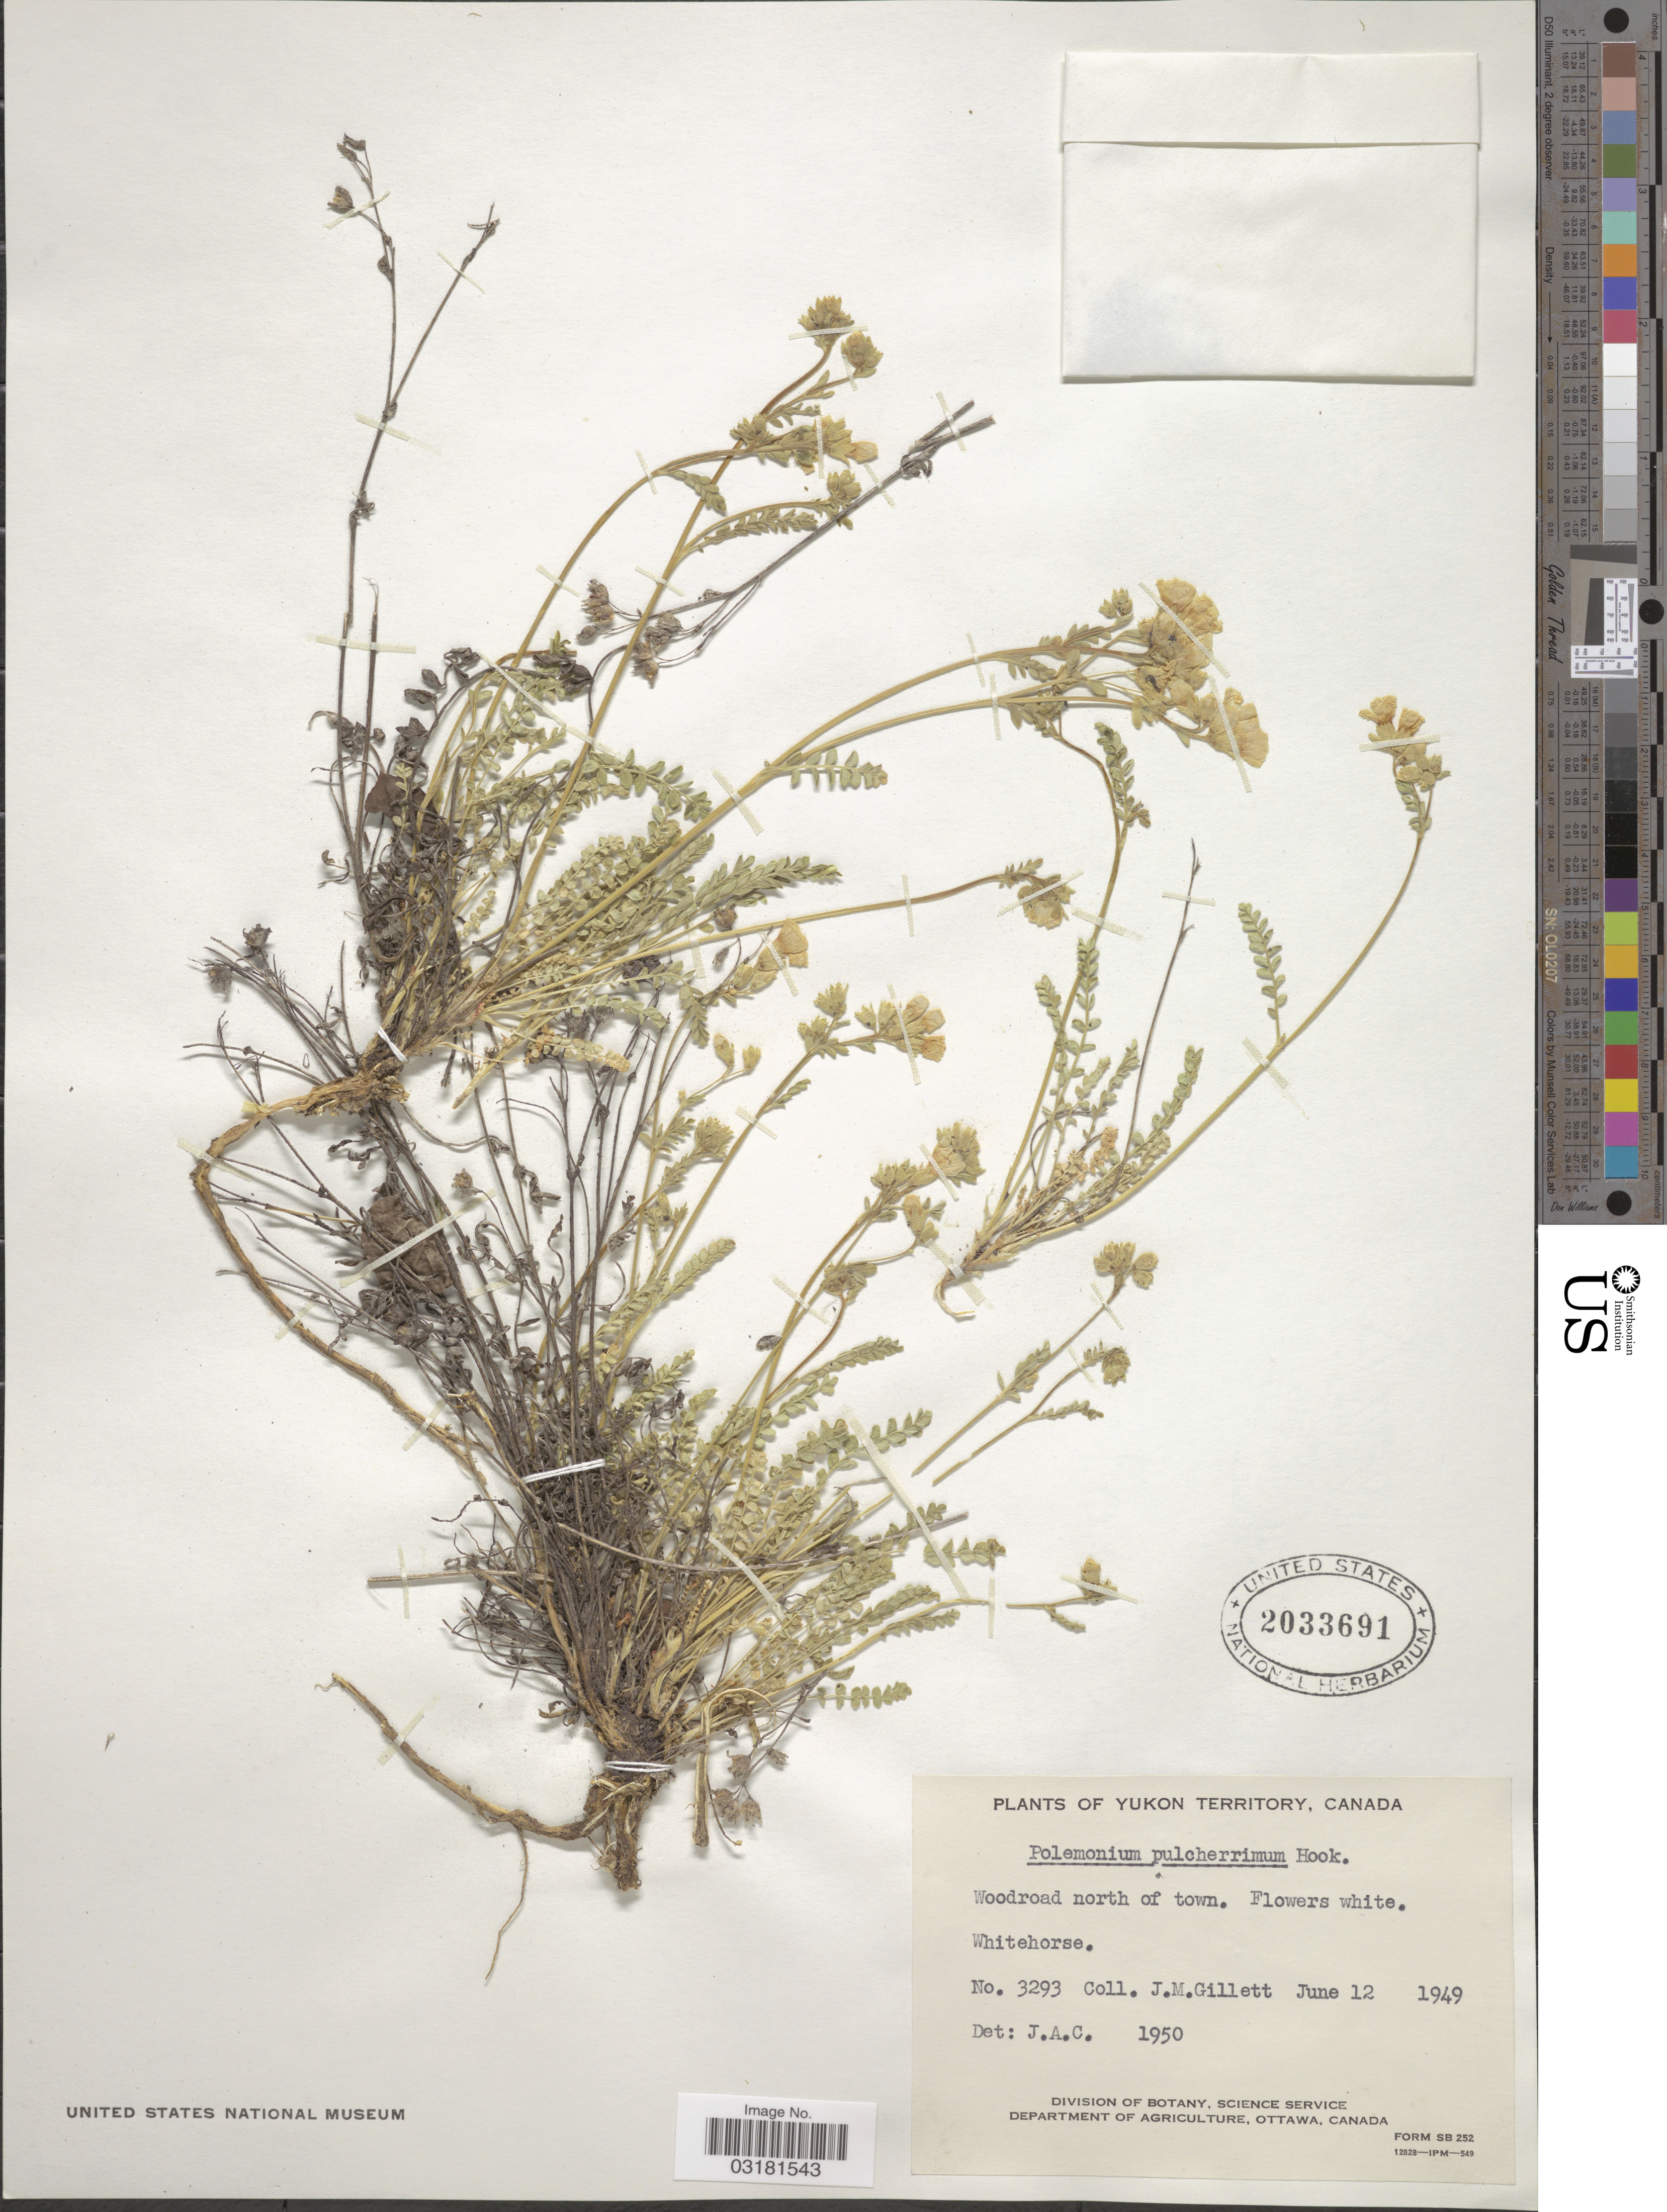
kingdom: Plantae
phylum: Tracheophyta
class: Magnoliopsida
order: Ericales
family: Polemoniaceae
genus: Polemonium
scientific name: Polemonium pulcherrimum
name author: Hook.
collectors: J. M. Gillett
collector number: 3293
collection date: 1949-06-12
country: Canada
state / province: Yukon Territory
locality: Woodroad north of town. Whitehorse.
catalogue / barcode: US 2033691